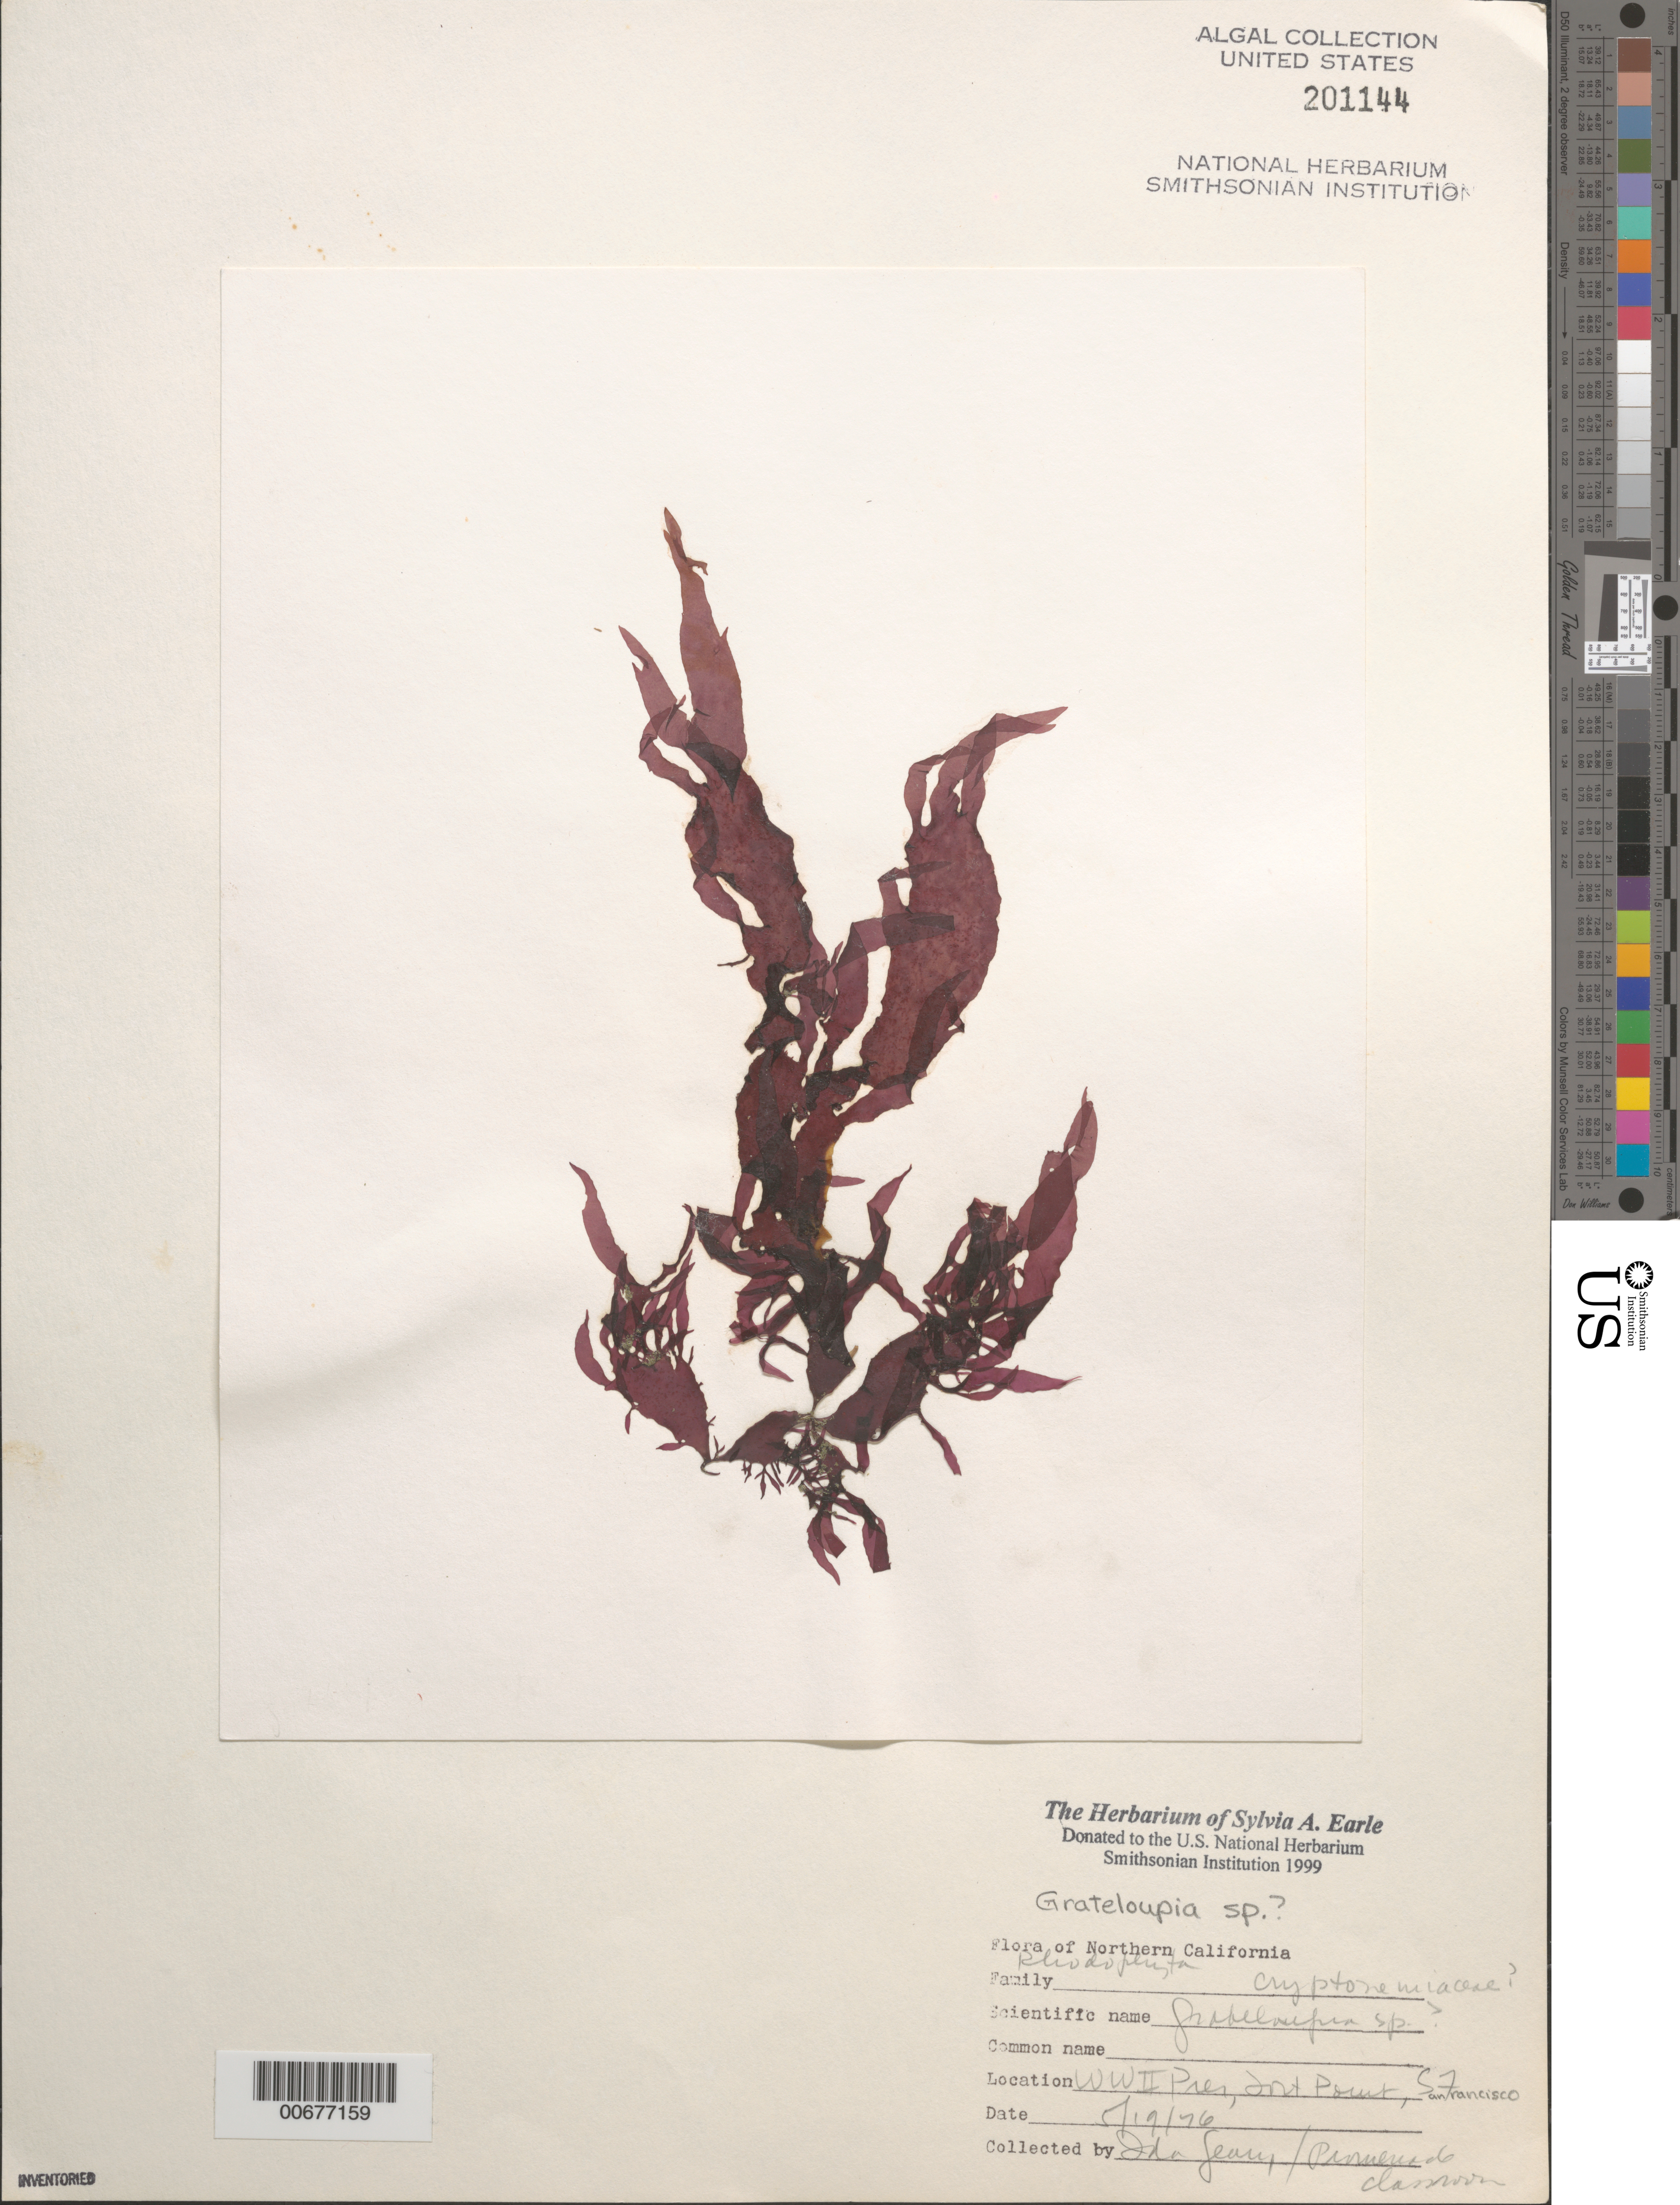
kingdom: Plantae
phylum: Rhodophyta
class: Florideophyceae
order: Halymeniales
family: Halymeniaceae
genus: Grateloupia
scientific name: Grateloupia sp.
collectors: I. Geary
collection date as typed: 19 May 1976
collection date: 1976-05-19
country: United States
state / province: California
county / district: San Francisco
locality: San Francisco, Fort Point, World War II Pier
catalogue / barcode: US 201144